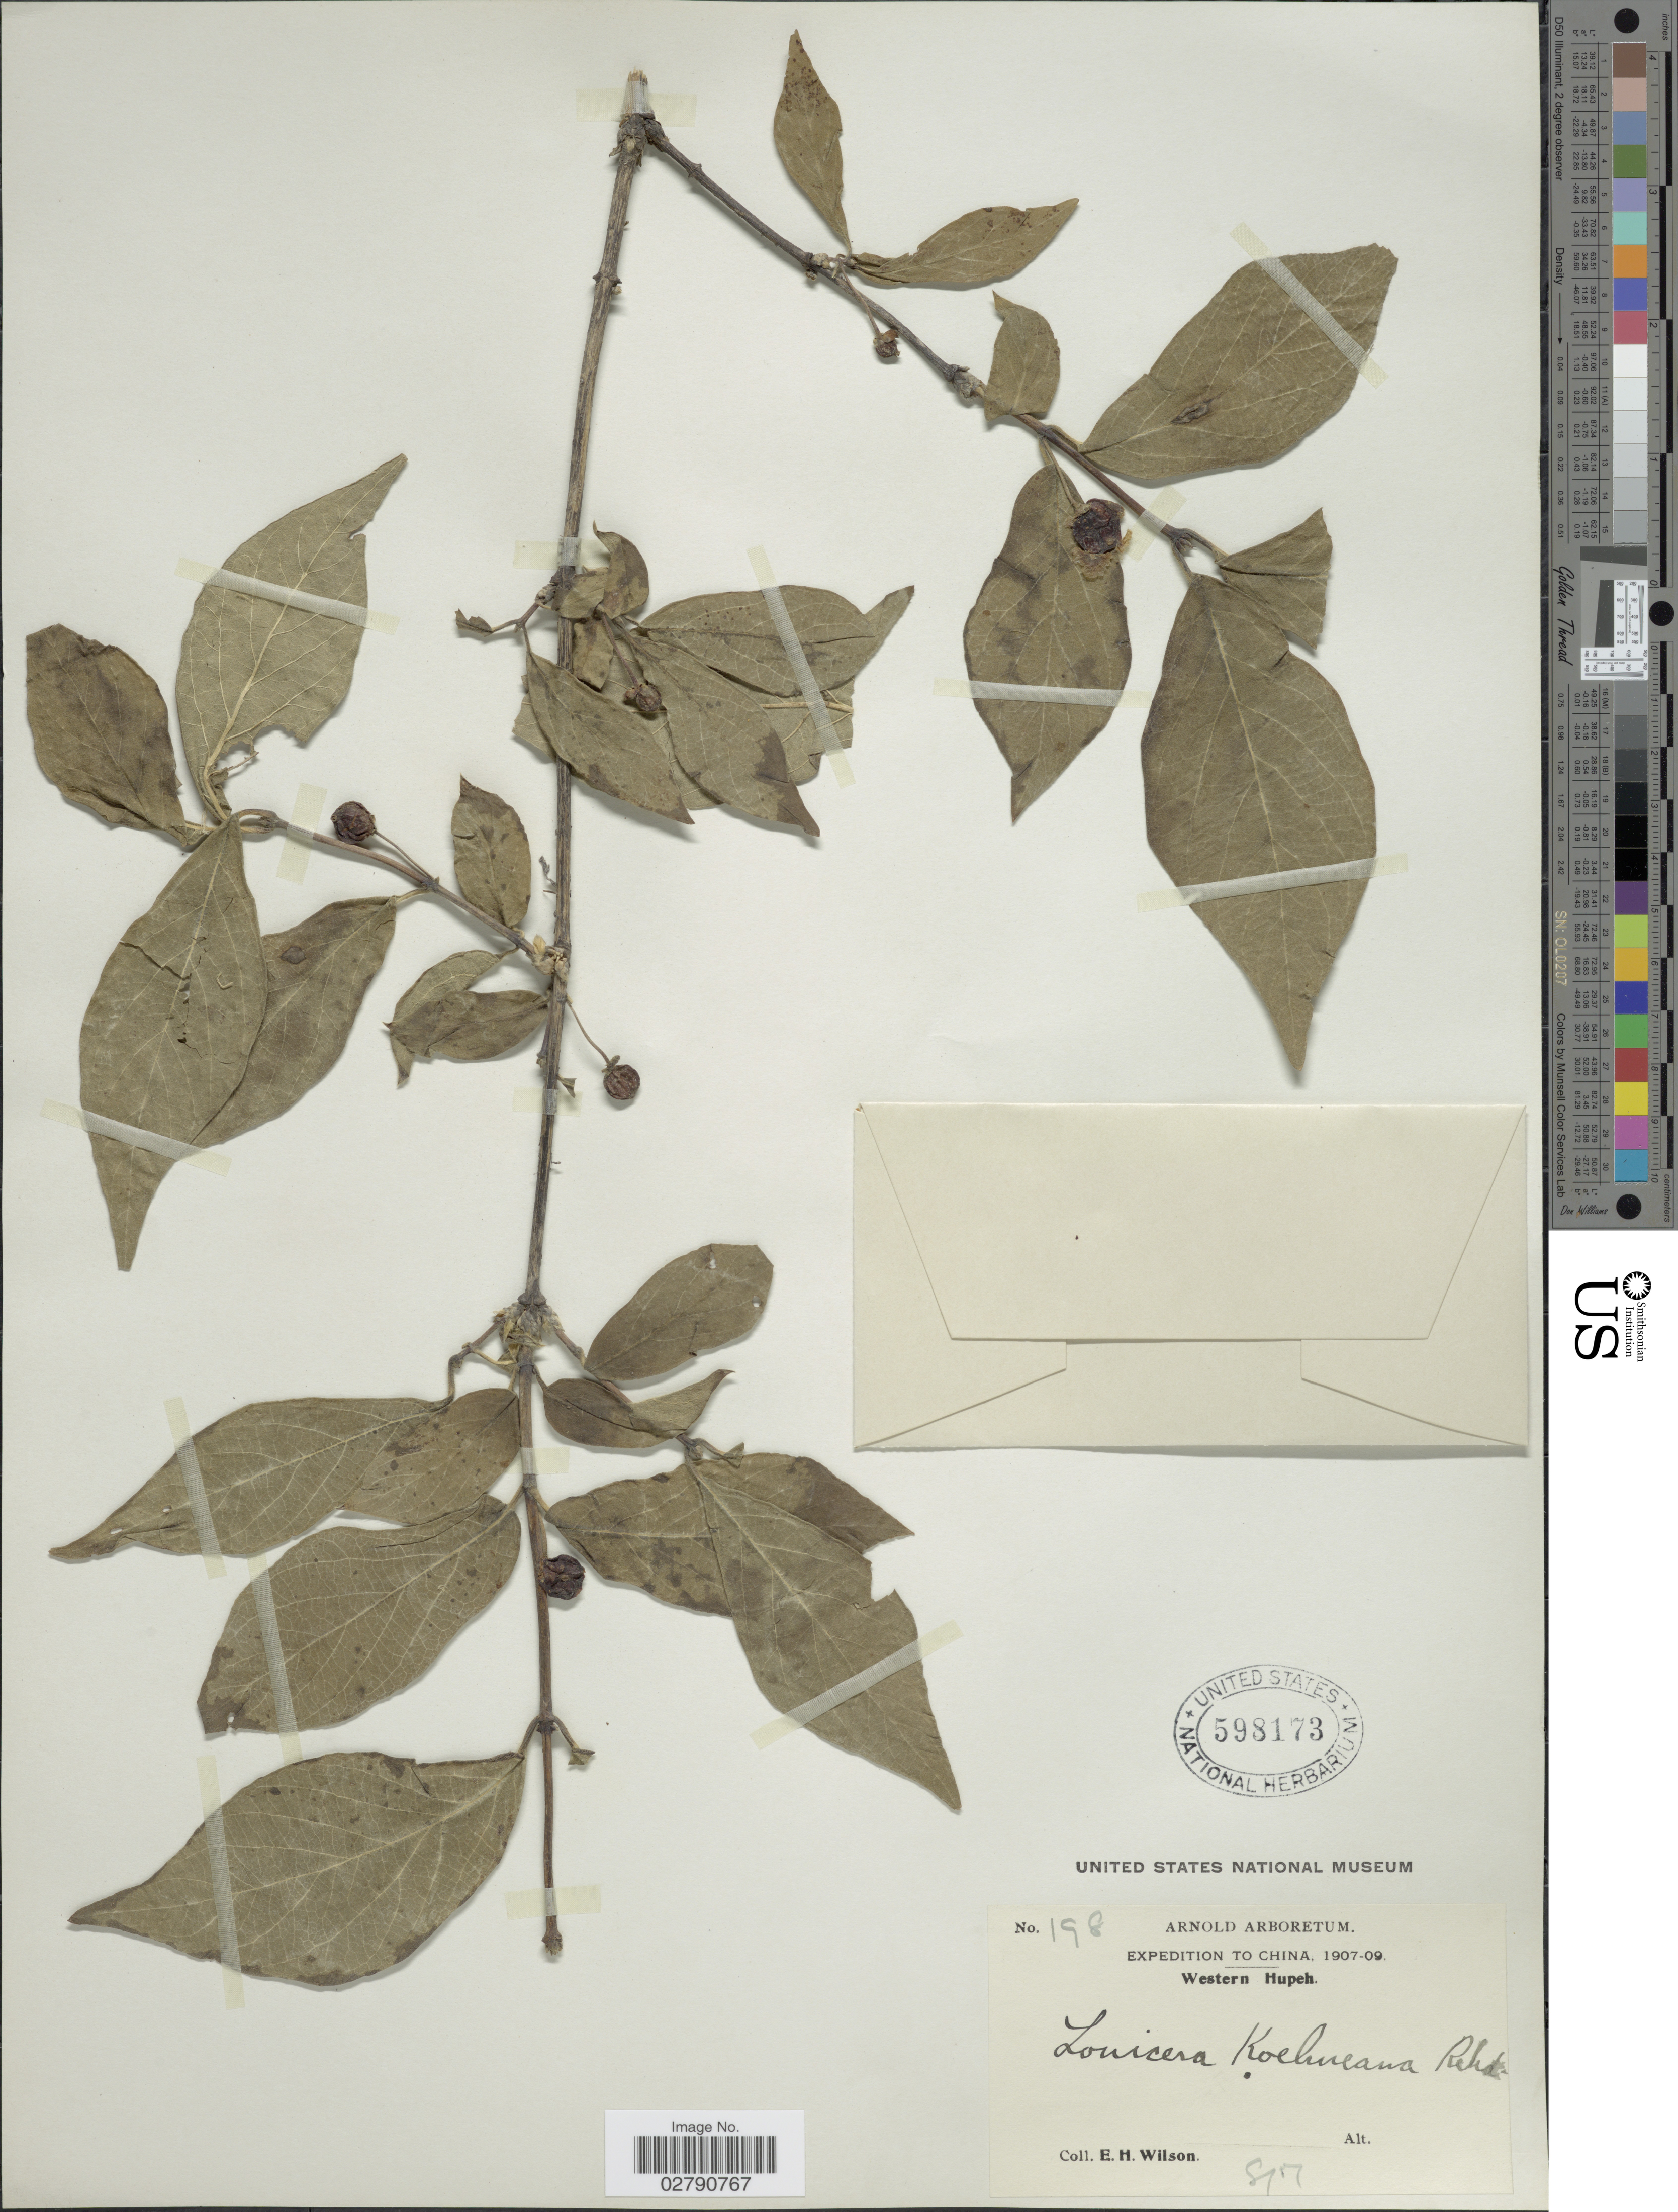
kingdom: Plantae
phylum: Tracheophyta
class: Magnoliopsida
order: Dipsacales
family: Caprifoliaceae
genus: Lonicera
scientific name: Lonicera koehneana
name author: Rehder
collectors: E. Wilson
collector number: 198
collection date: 1907-08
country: China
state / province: Hubei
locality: Western Hupeh.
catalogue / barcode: US 598173